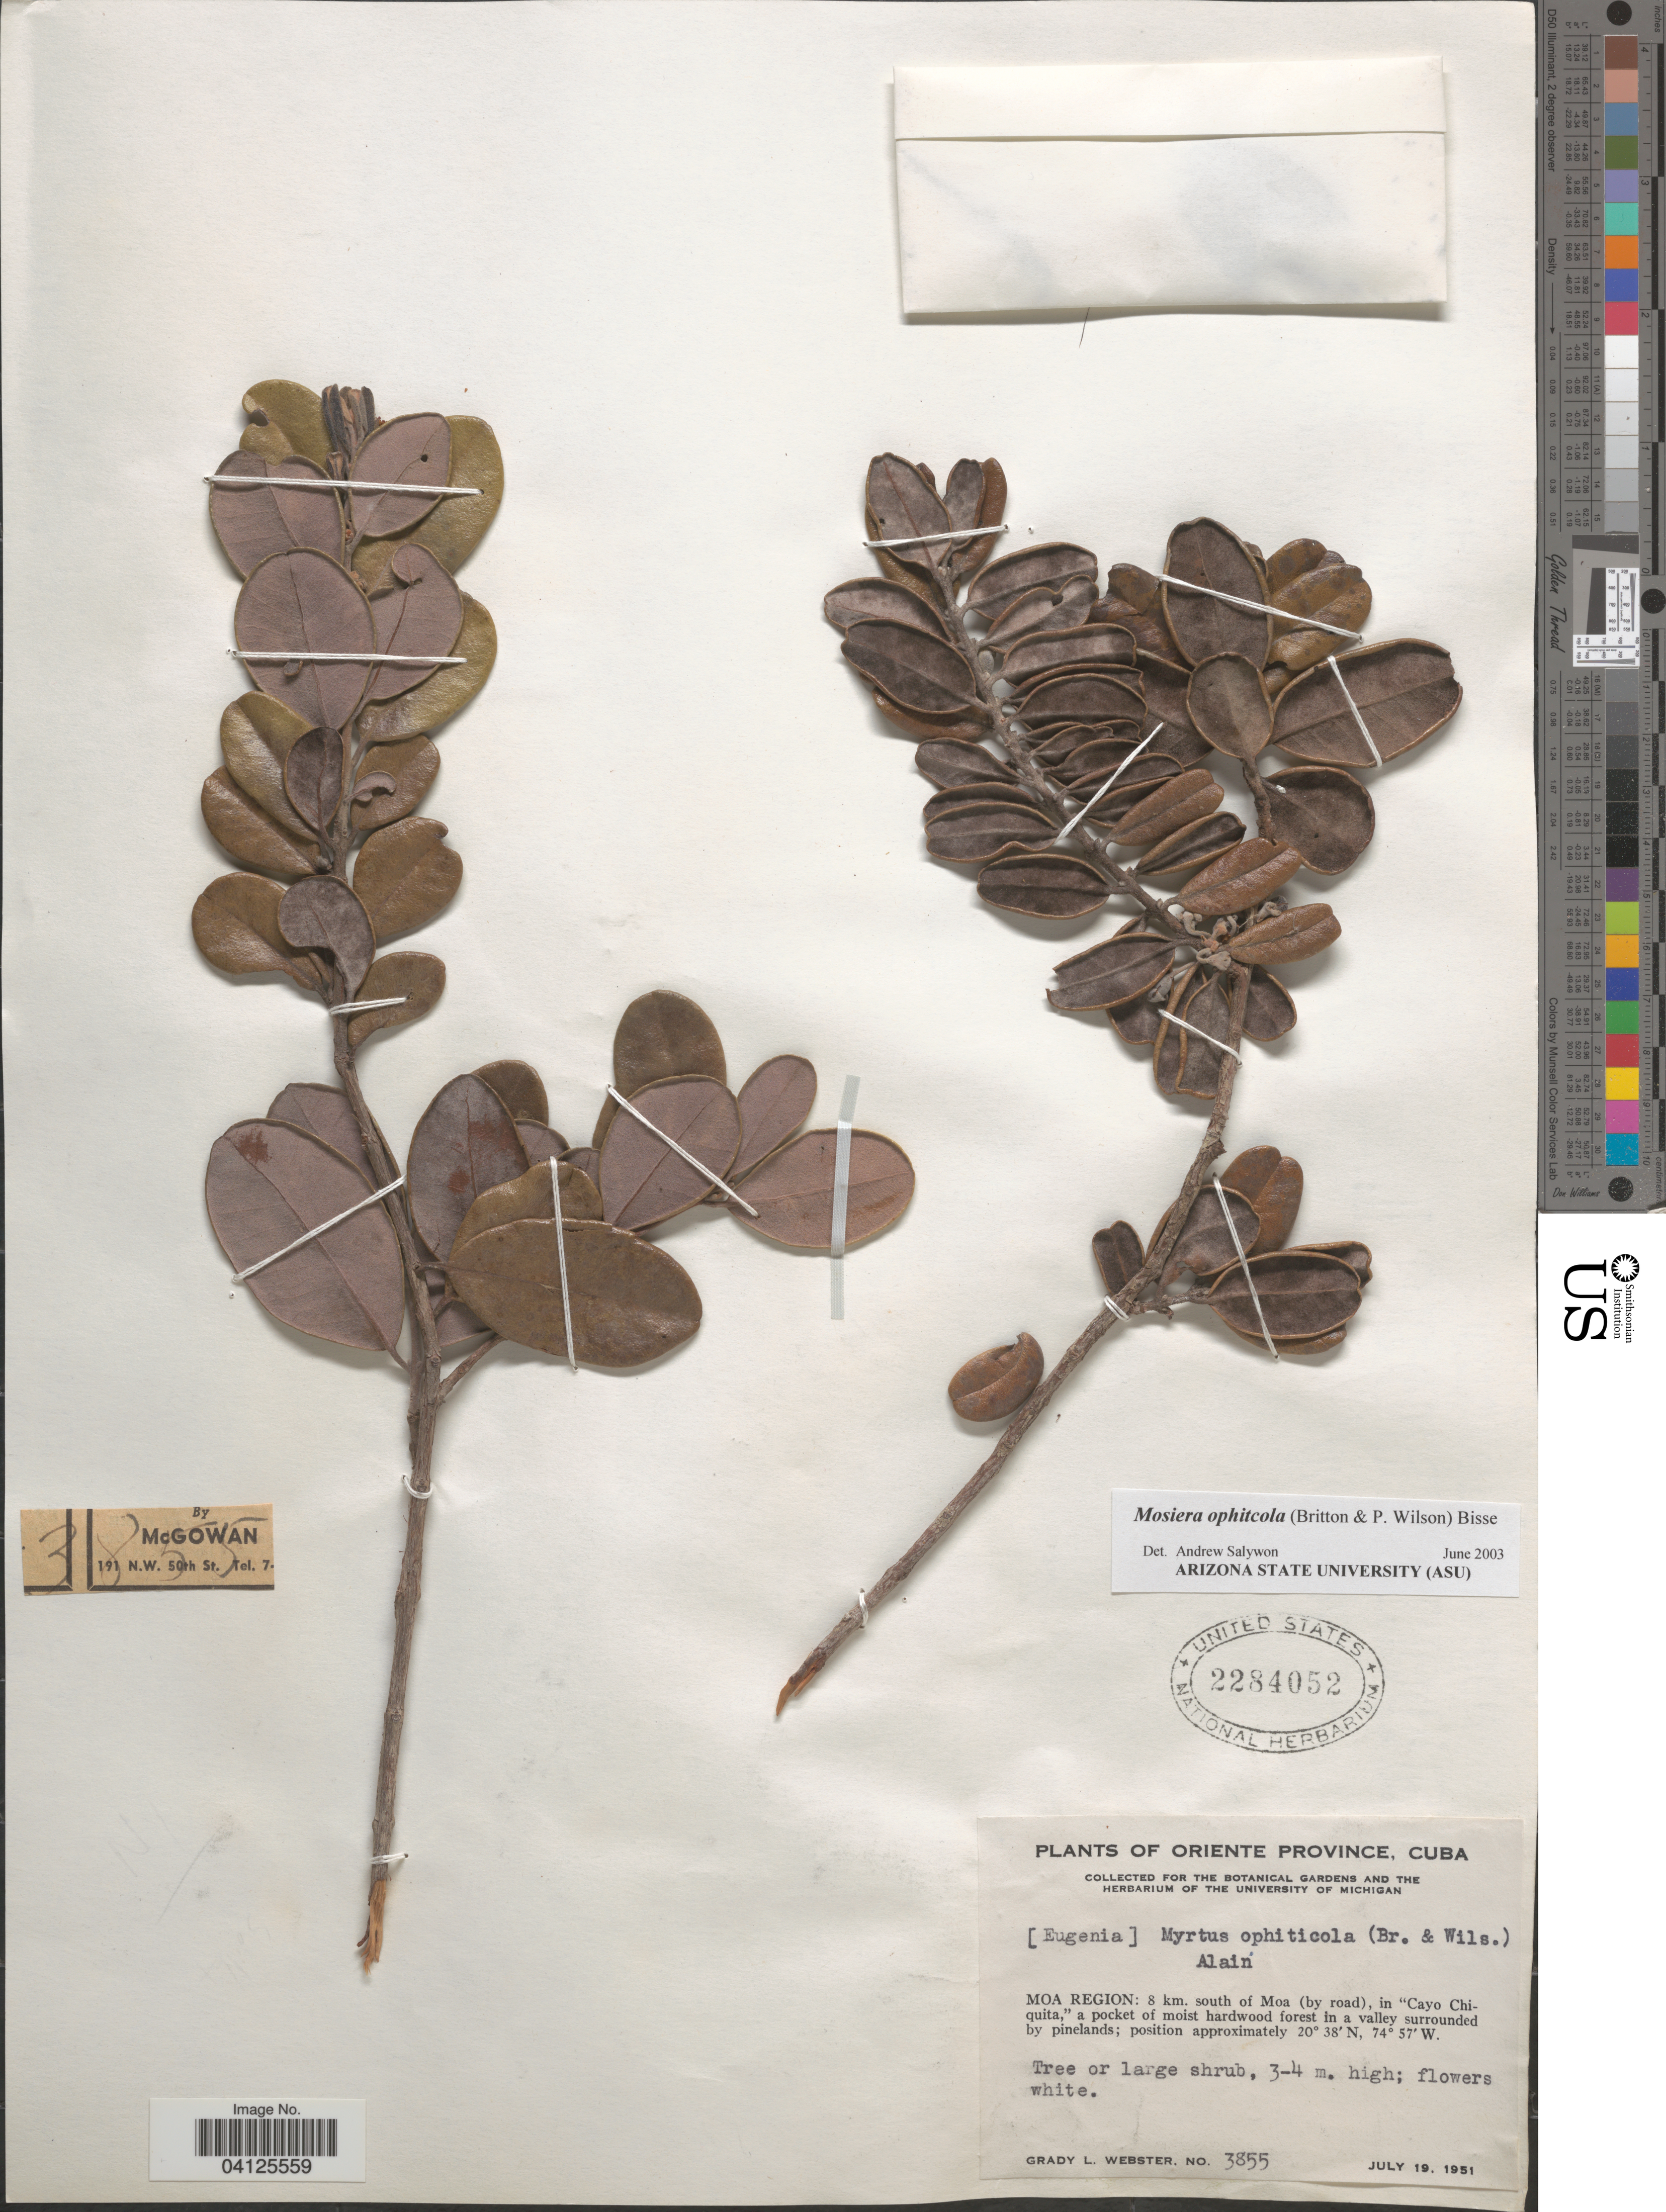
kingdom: Plantae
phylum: Tracheophyta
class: Magnoliopsida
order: Myrtales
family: Myrtaceae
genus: Mosiera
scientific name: Mosiera ophiticola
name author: (Britton & P. Wilson) Bisse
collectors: G. L. Webster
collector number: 3855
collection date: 1951-07-19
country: Cuba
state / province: Oriente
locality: Moa Region: 8 km. south of Moa (by road), in "Cayo Chiquita," a pocket of moist hardwood forest in a valley surrounded by pinelands.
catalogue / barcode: US 2284052